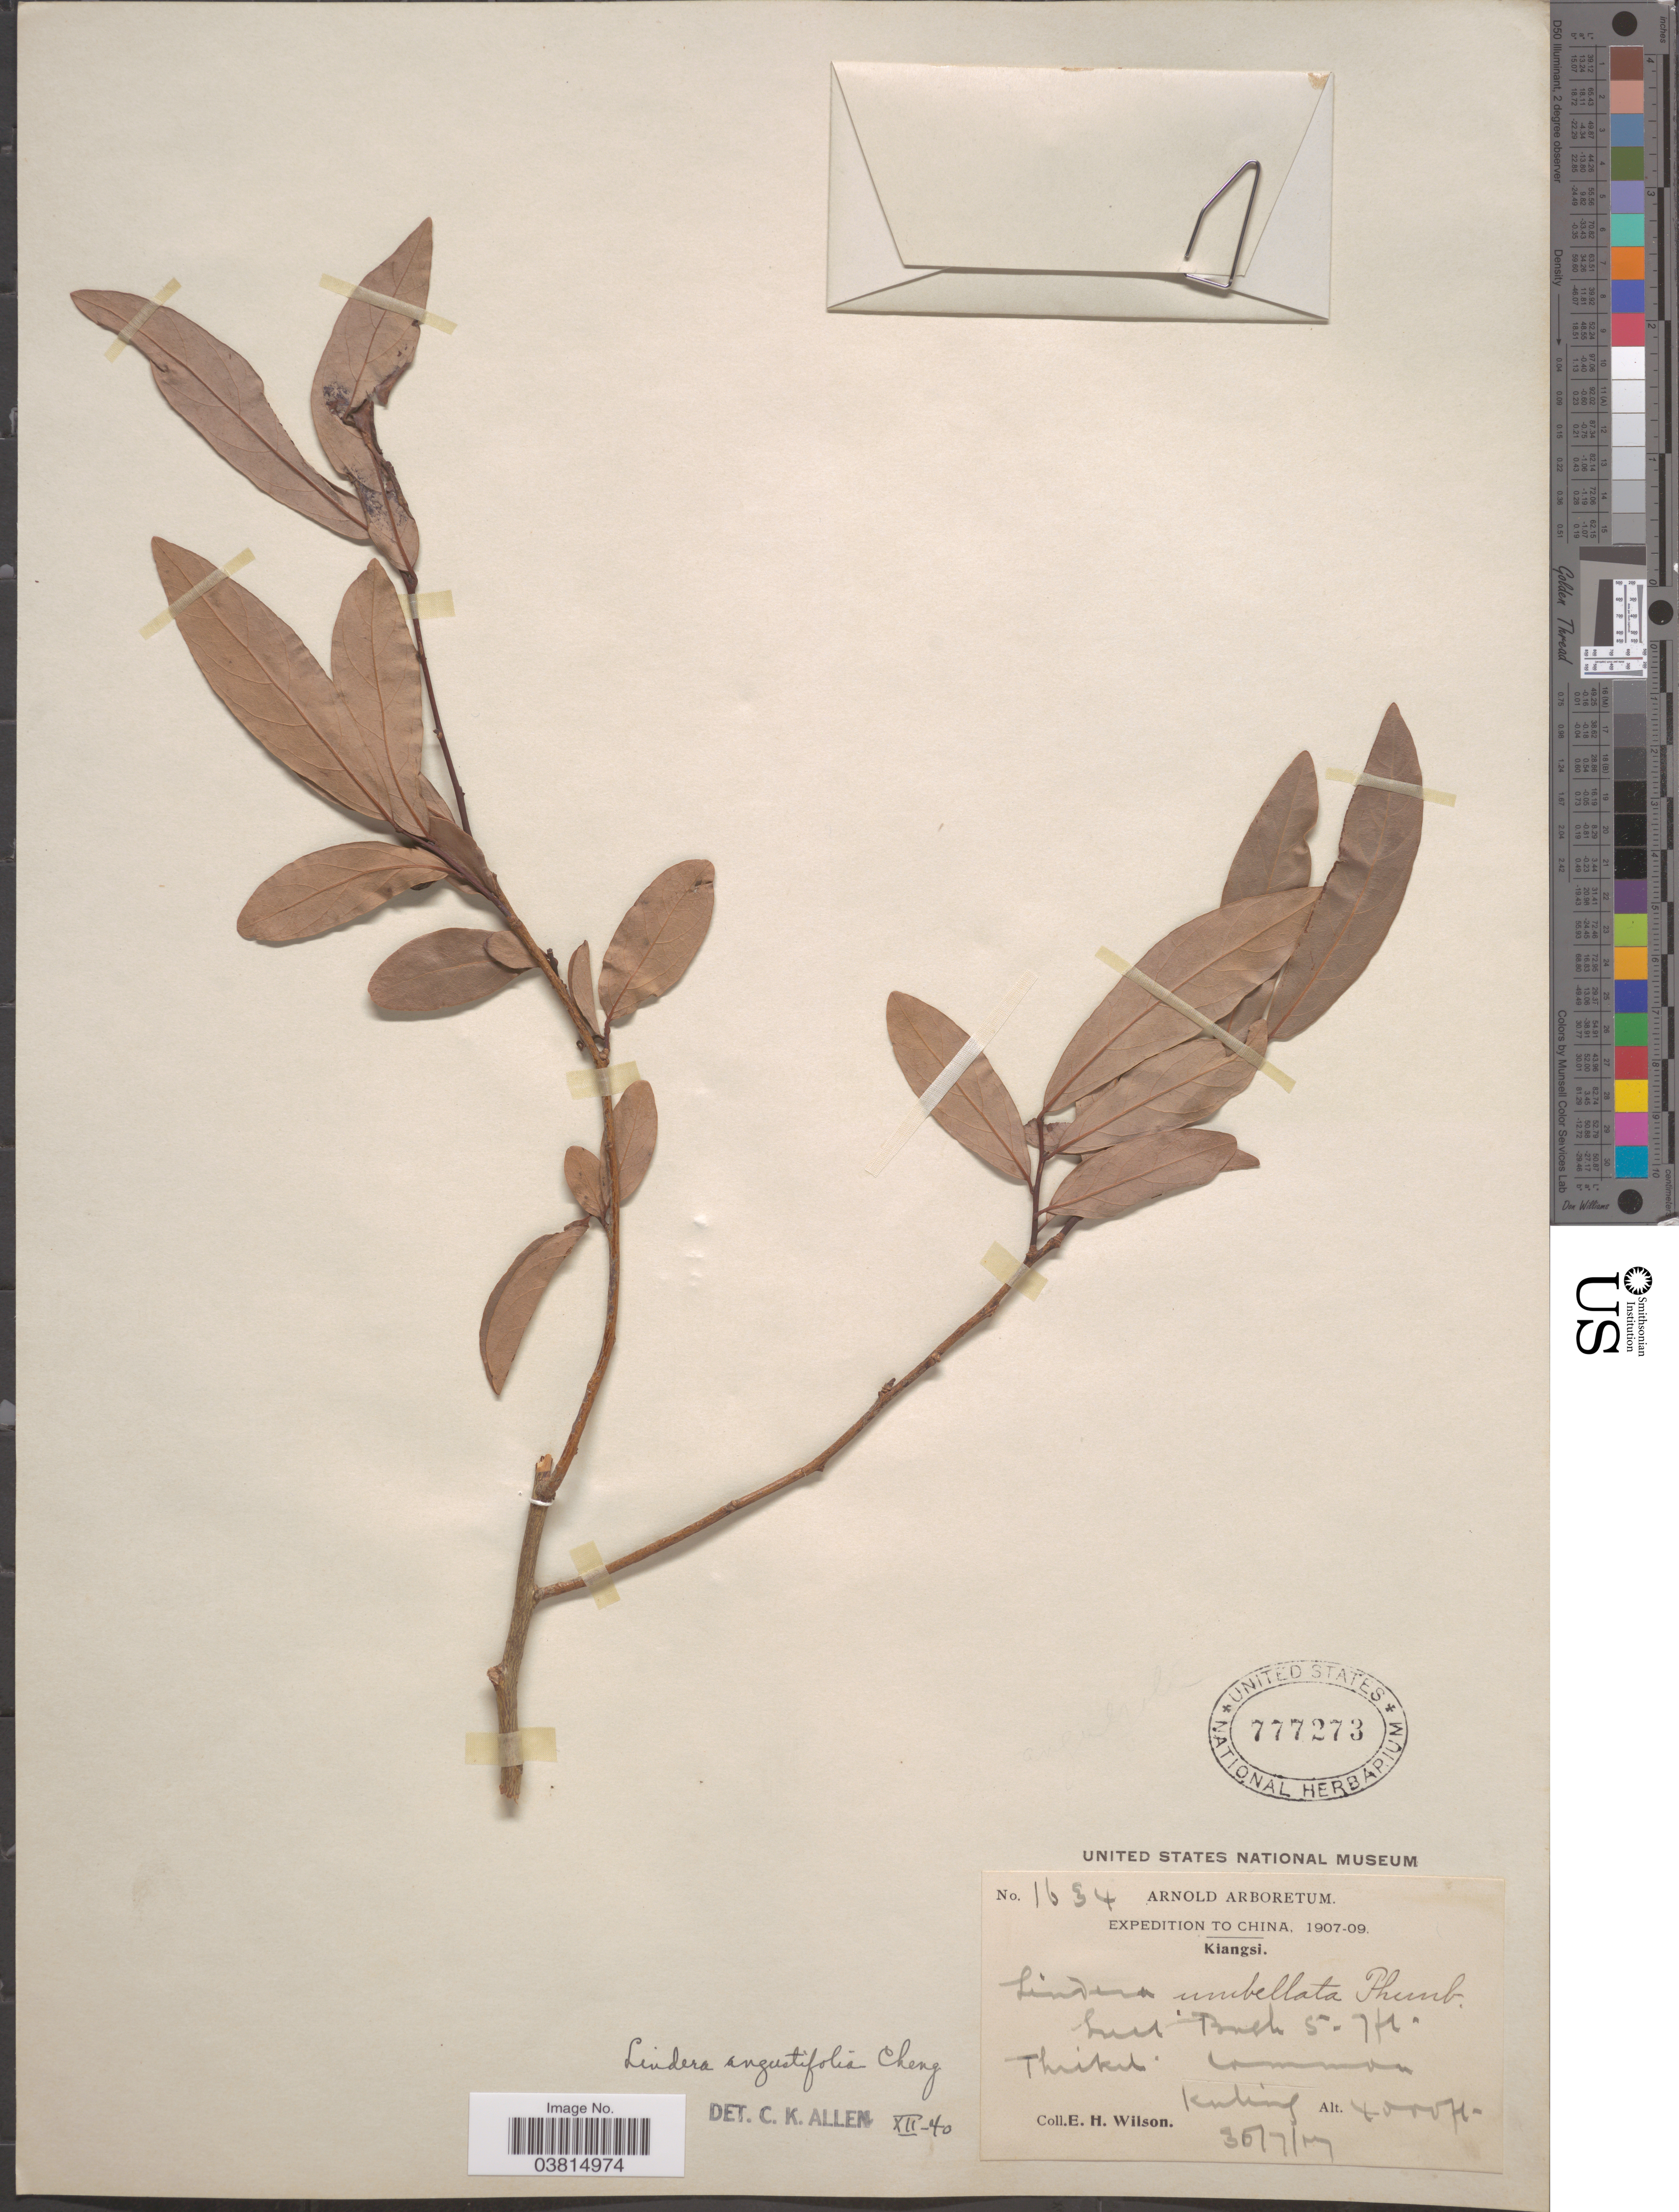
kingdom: Plantae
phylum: Tracheophyta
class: Magnoliopsida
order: Laurales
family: Lauraceae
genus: Lindera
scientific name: Lindera angustifolia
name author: W.C. Cheng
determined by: Allen, C. K.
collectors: E. Wilson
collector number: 1634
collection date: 1907-07-30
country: China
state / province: Jiangxi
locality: Kiangsi. Konking [interpreted].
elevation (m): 1219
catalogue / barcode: US 777273